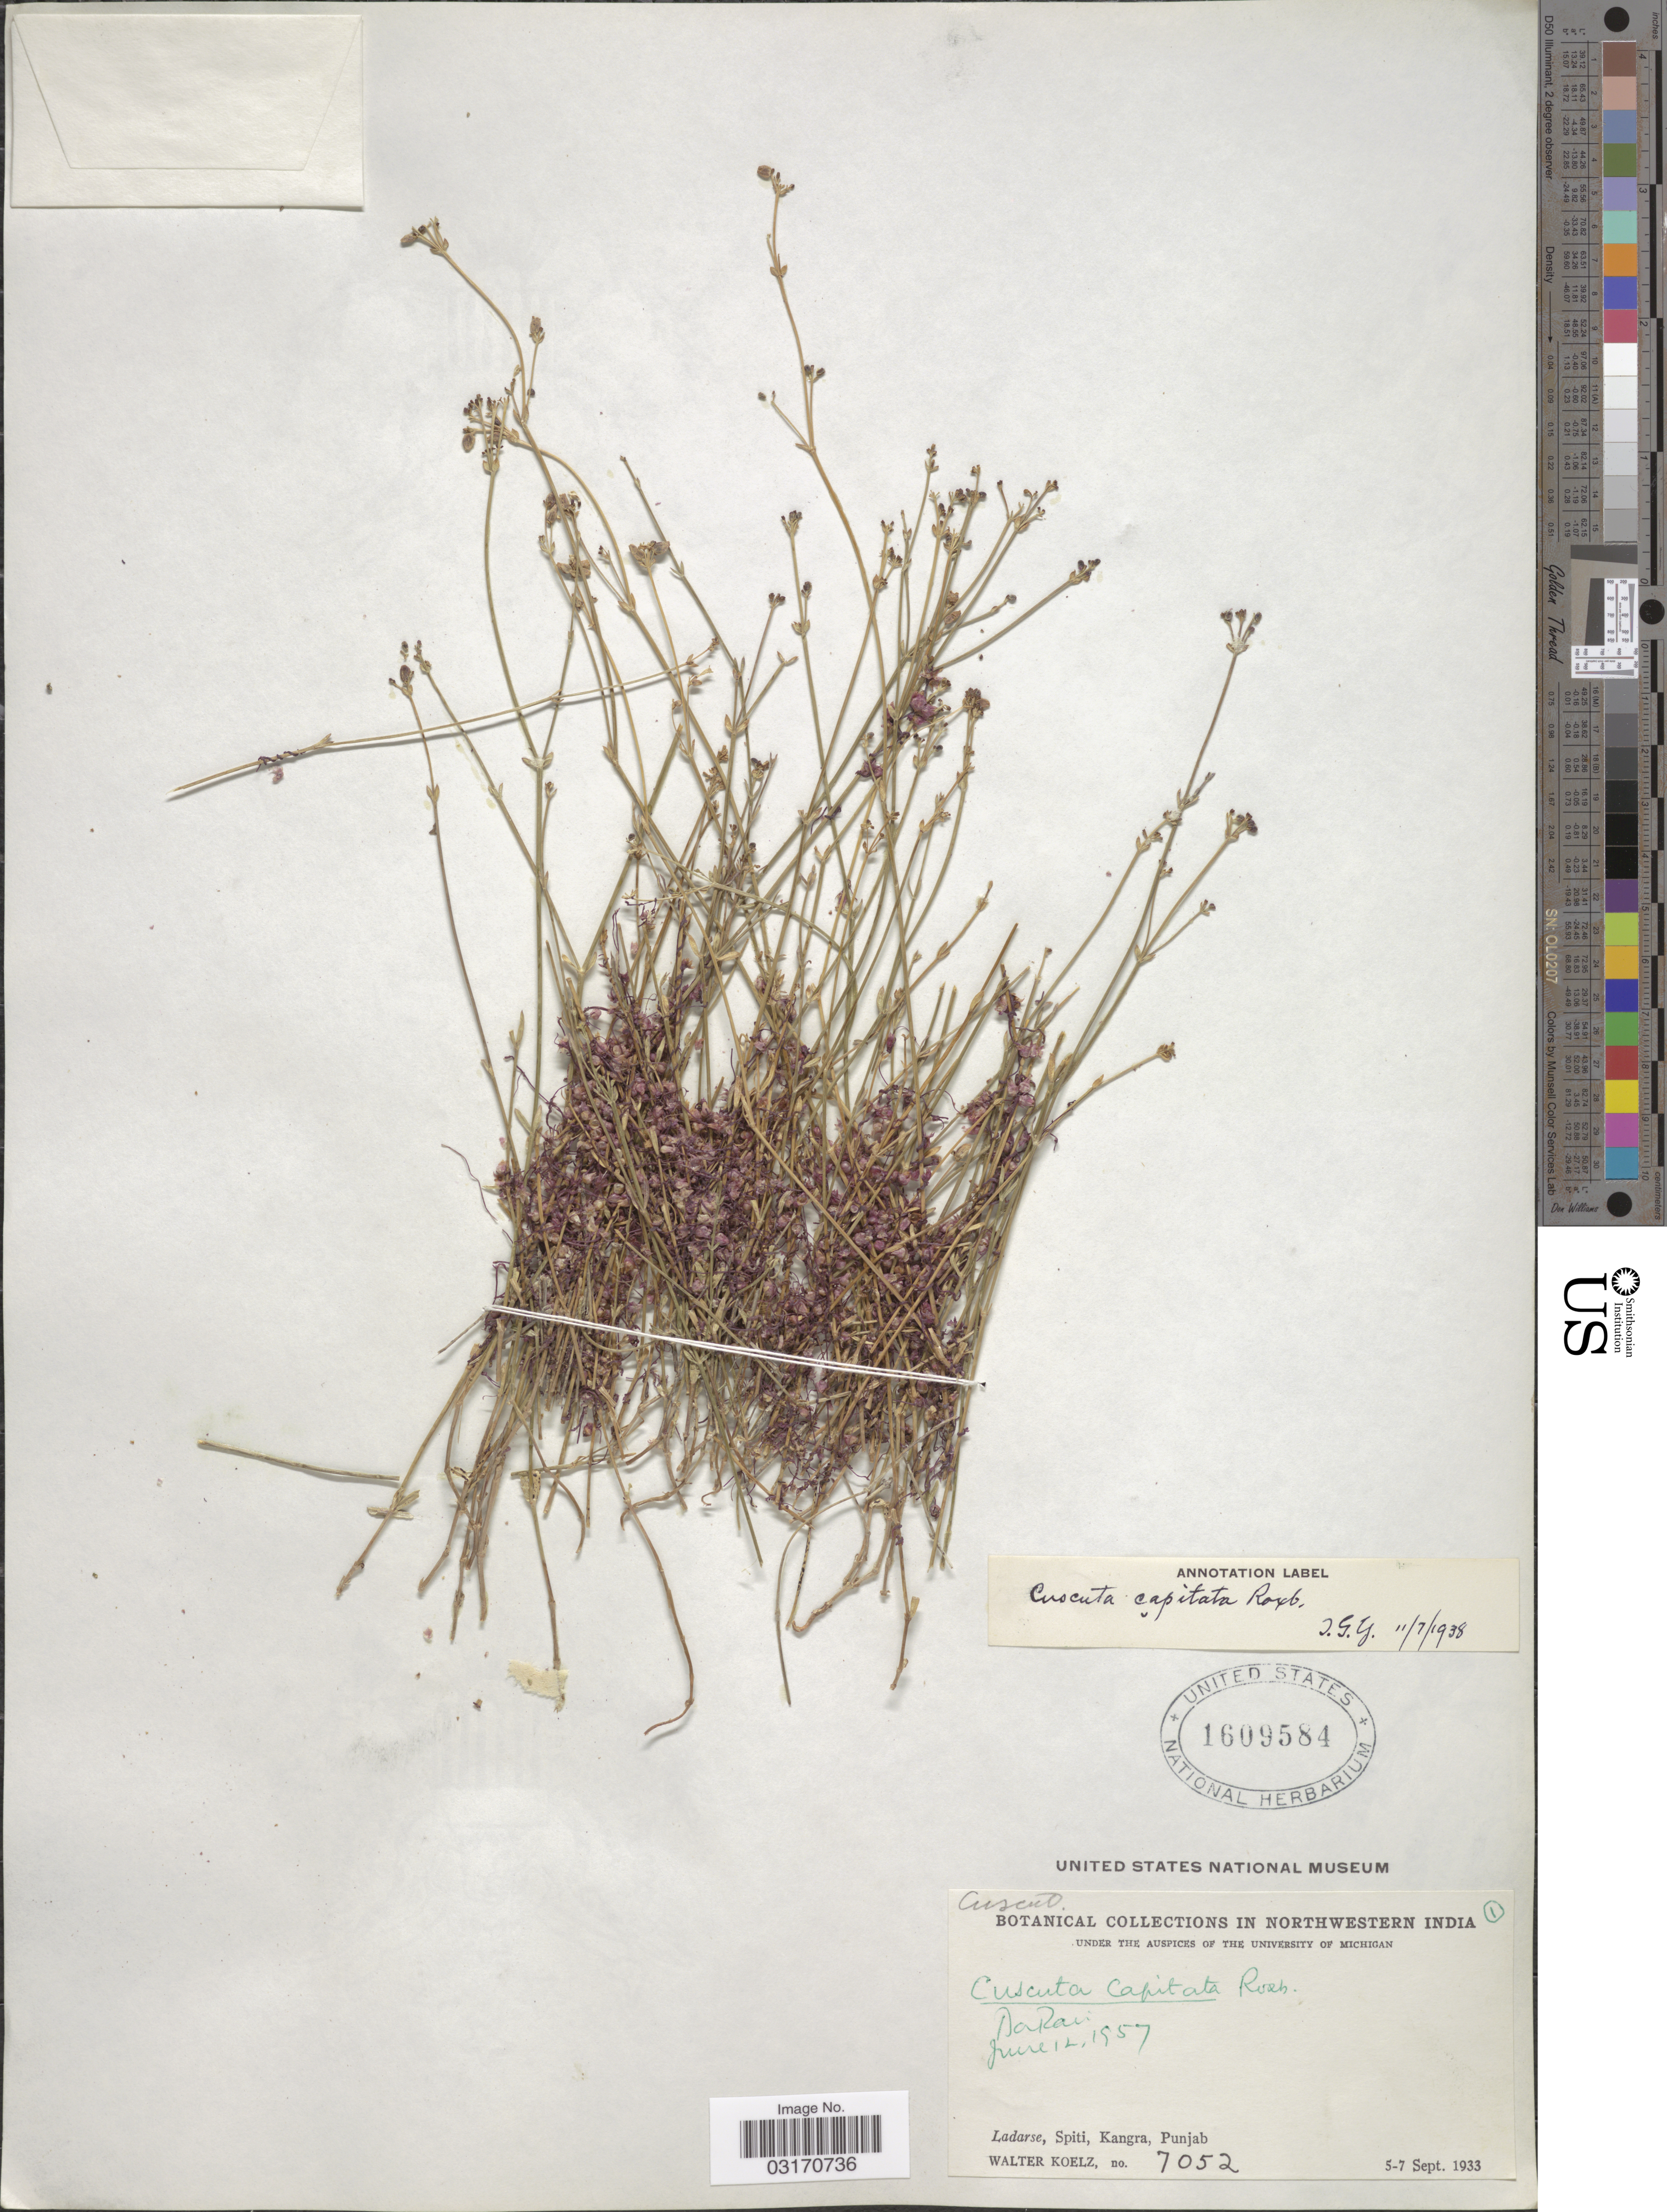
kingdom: Plantae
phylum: Tracheophyta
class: Magnoliopsida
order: Solanales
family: Convolvulaceae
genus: Cuscuta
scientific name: Cuscuta capitata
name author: Roxb.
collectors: W. N. Koelz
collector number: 7052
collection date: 1933-07-05/1933-09-07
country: India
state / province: Himachal Pradesh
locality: Northwestern India. Ladarse, Spiti, Kangra, Punjab.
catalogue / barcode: US 1609584